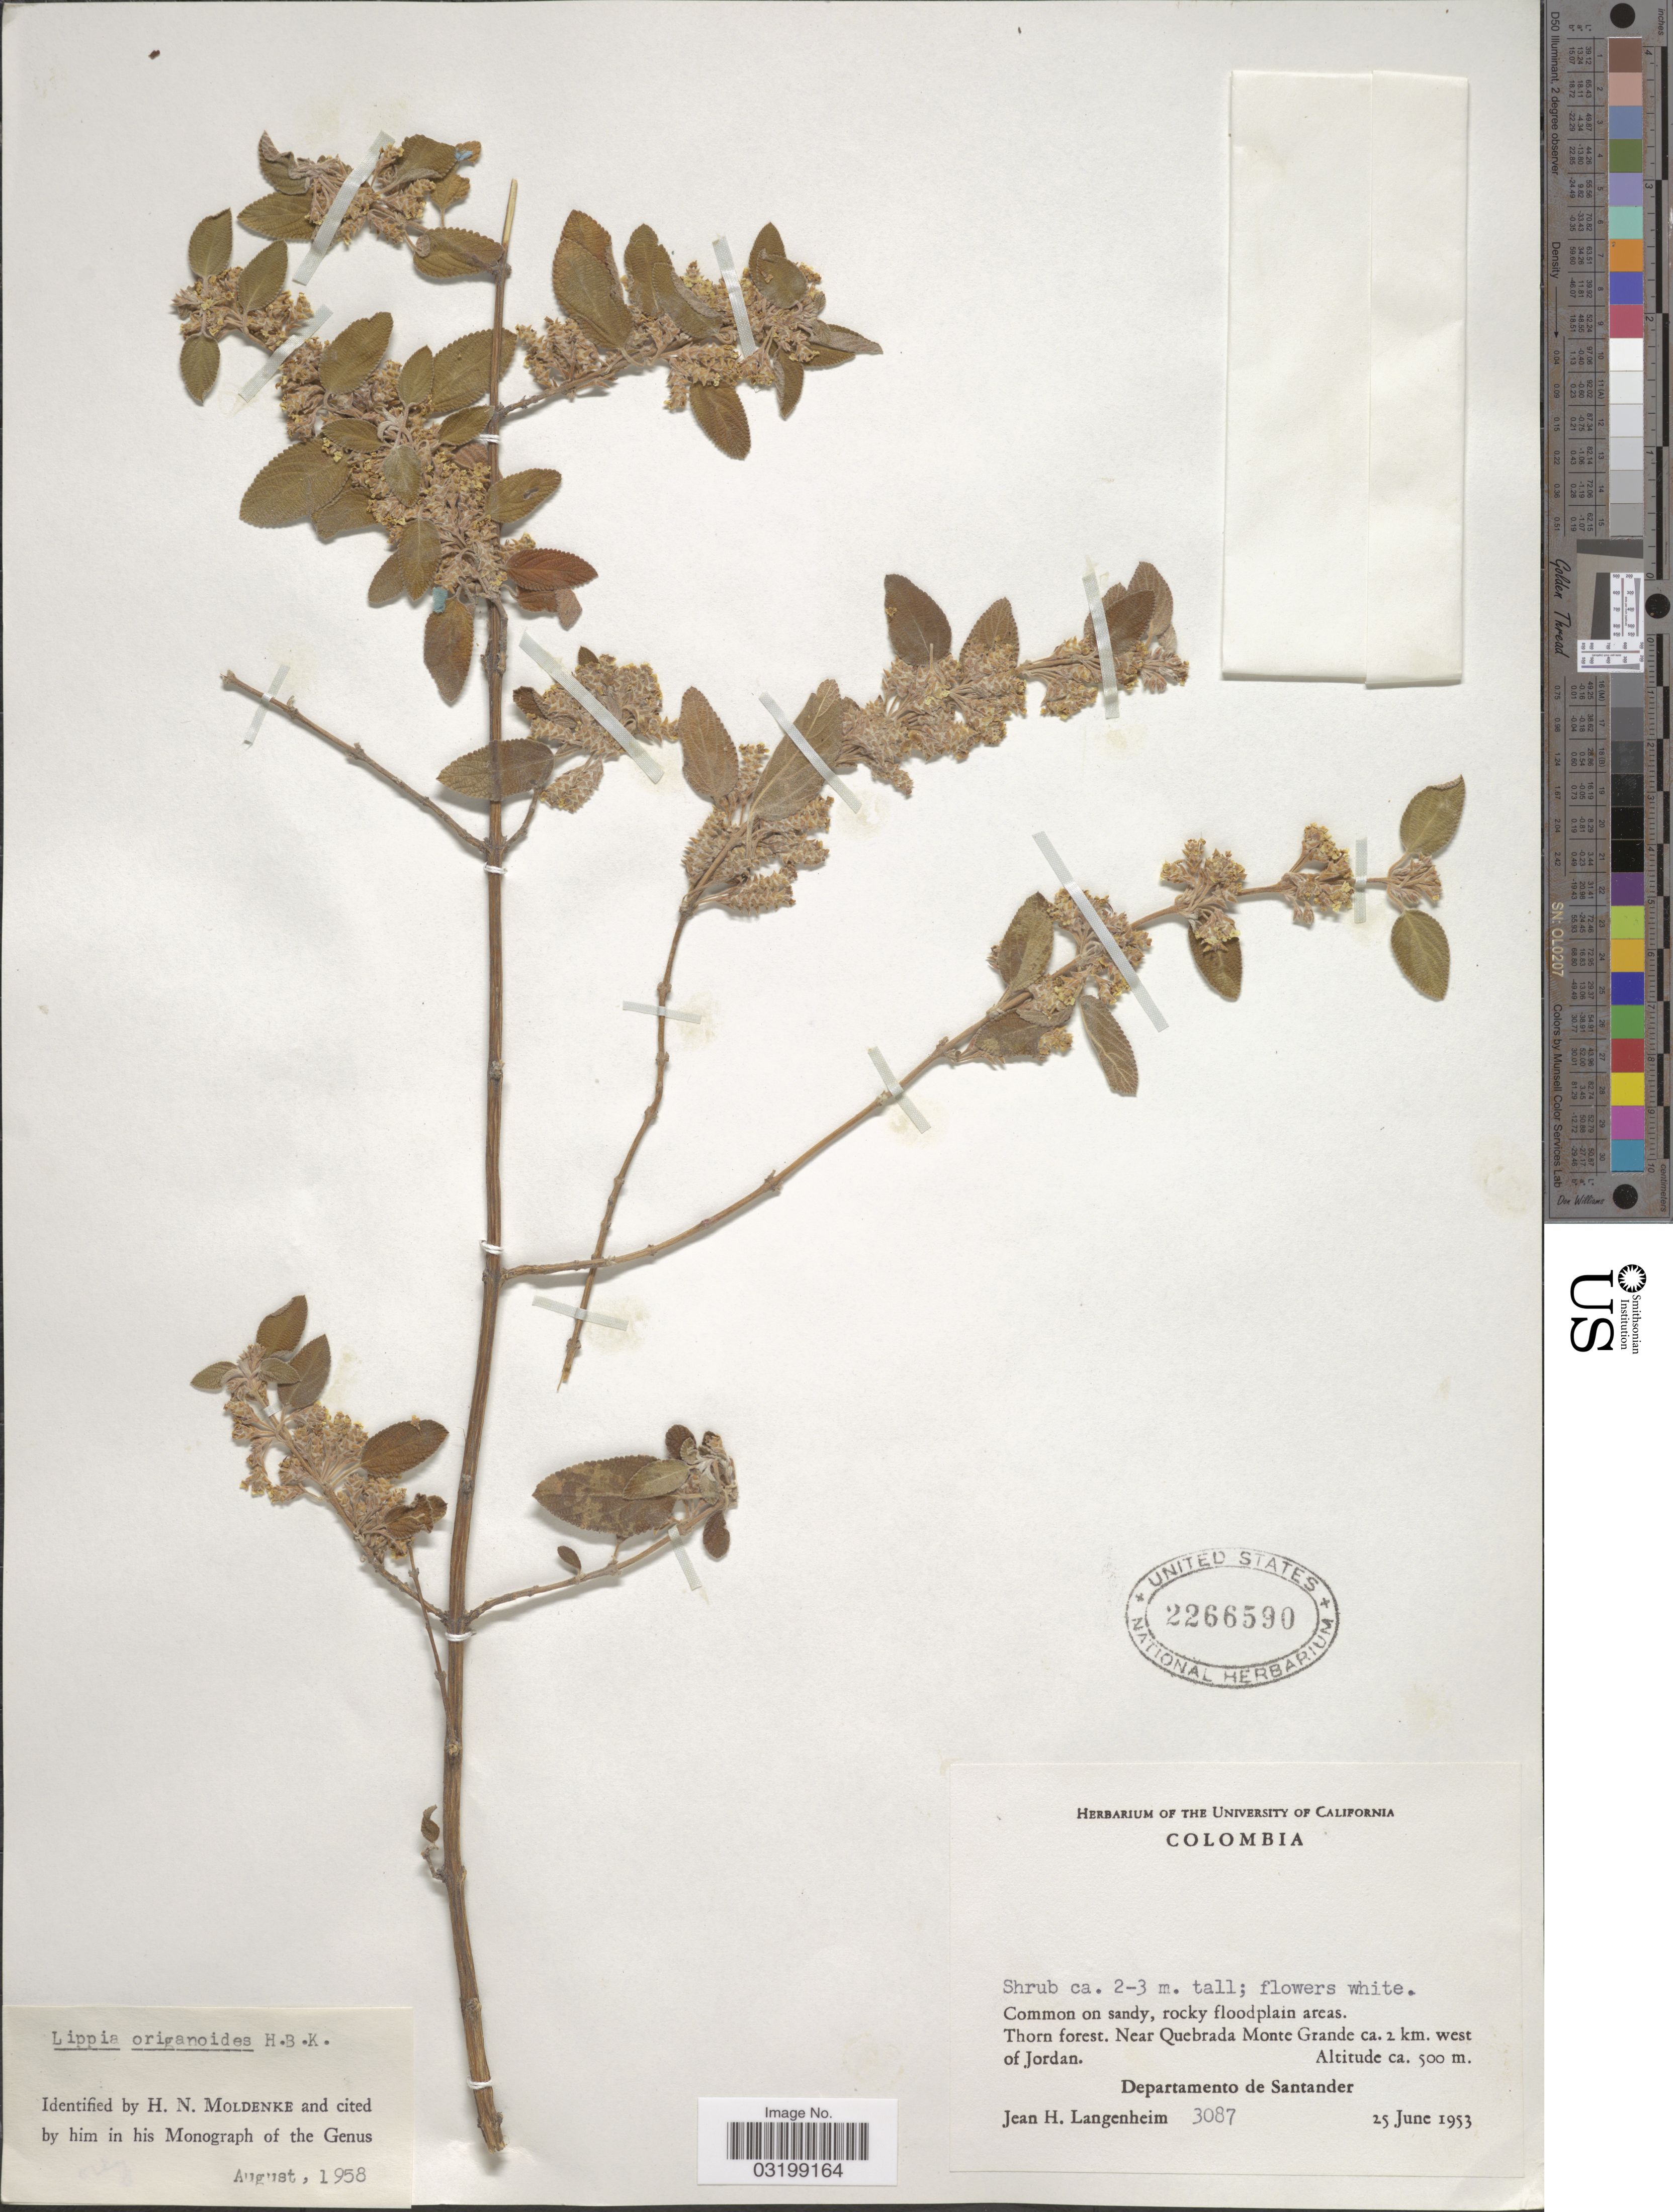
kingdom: Plantae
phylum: Tracheophyta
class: Magnoliopsida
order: Lamiales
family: Verbenaceae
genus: Lippia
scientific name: Lippia origanoides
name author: Kunth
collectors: J. H. Langenheim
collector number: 3087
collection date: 1953-06-25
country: Colombia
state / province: Santander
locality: Near Quebrada Monte Grande ca. 2 km. west of Jordan. Departamento de Santander.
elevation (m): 500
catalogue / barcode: US 2266590